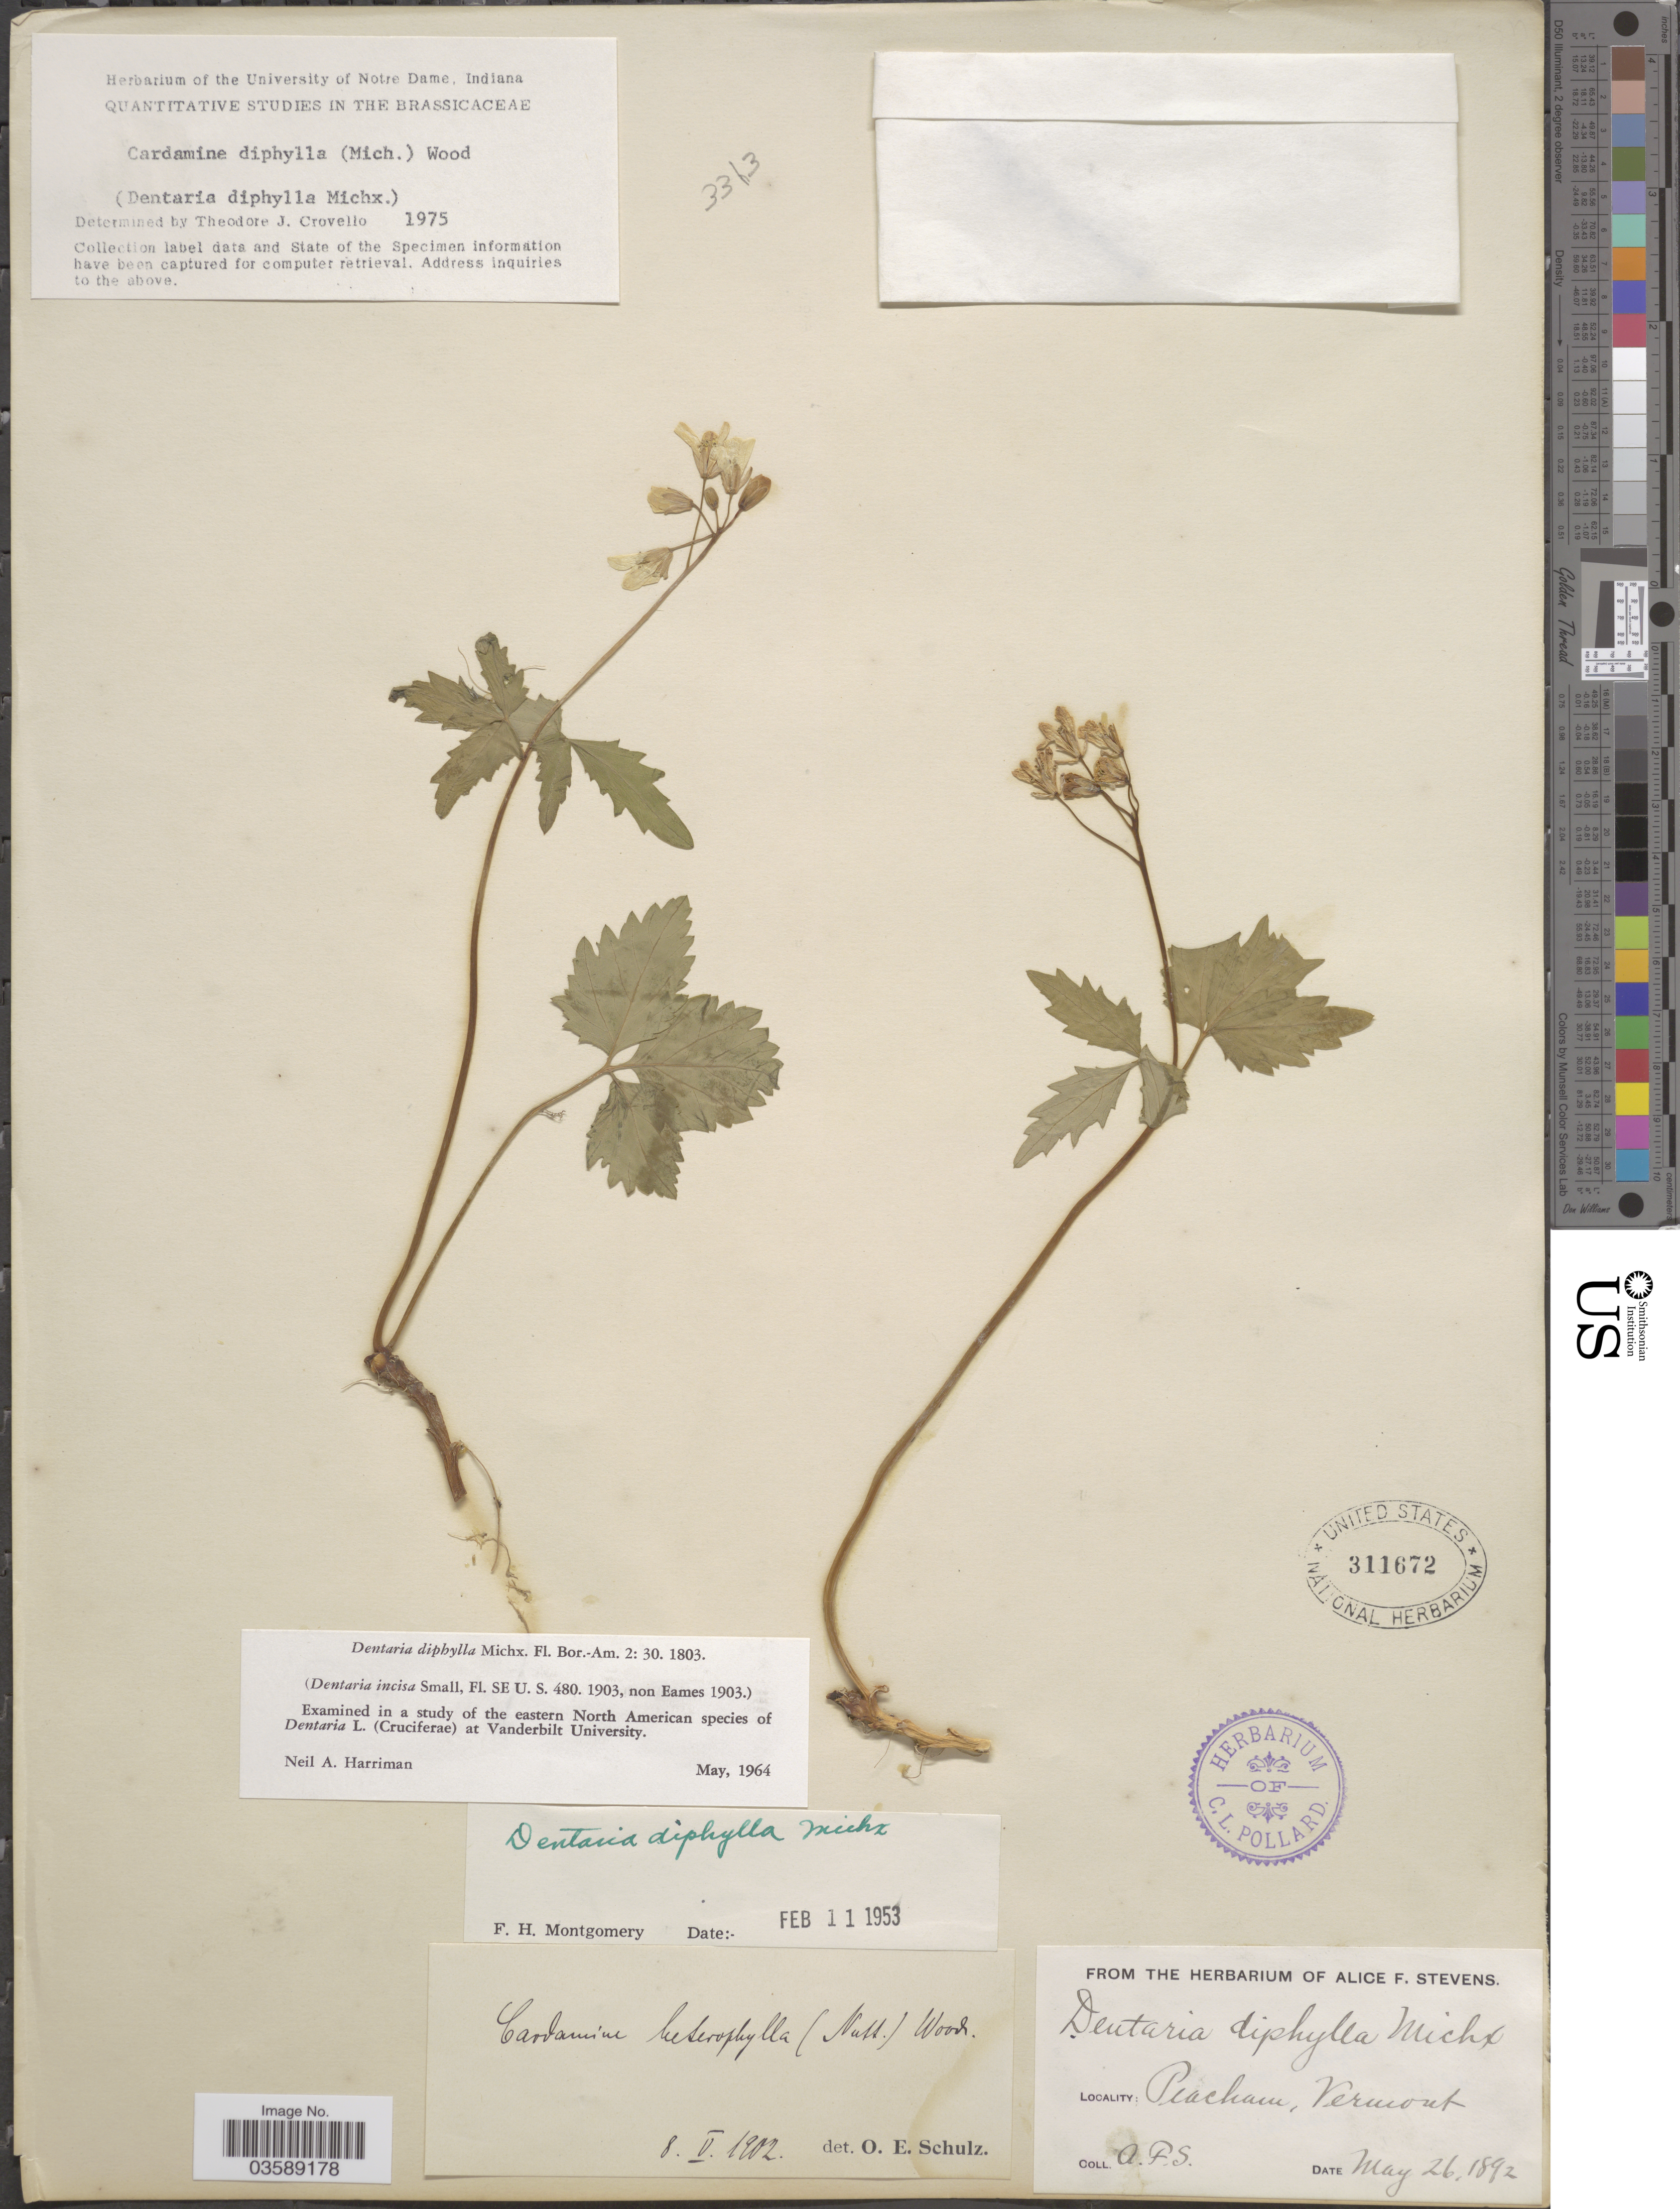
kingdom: Plantae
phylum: Tracheophyta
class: Magnoliopsida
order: Brassicales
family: Brassicaceae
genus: Cardamine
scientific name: Cardamine diphylla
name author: (Michx.) Alph. Wood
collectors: A. Stevens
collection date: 1892-05-26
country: United States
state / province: Vermont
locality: Peacham.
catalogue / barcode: US 311672